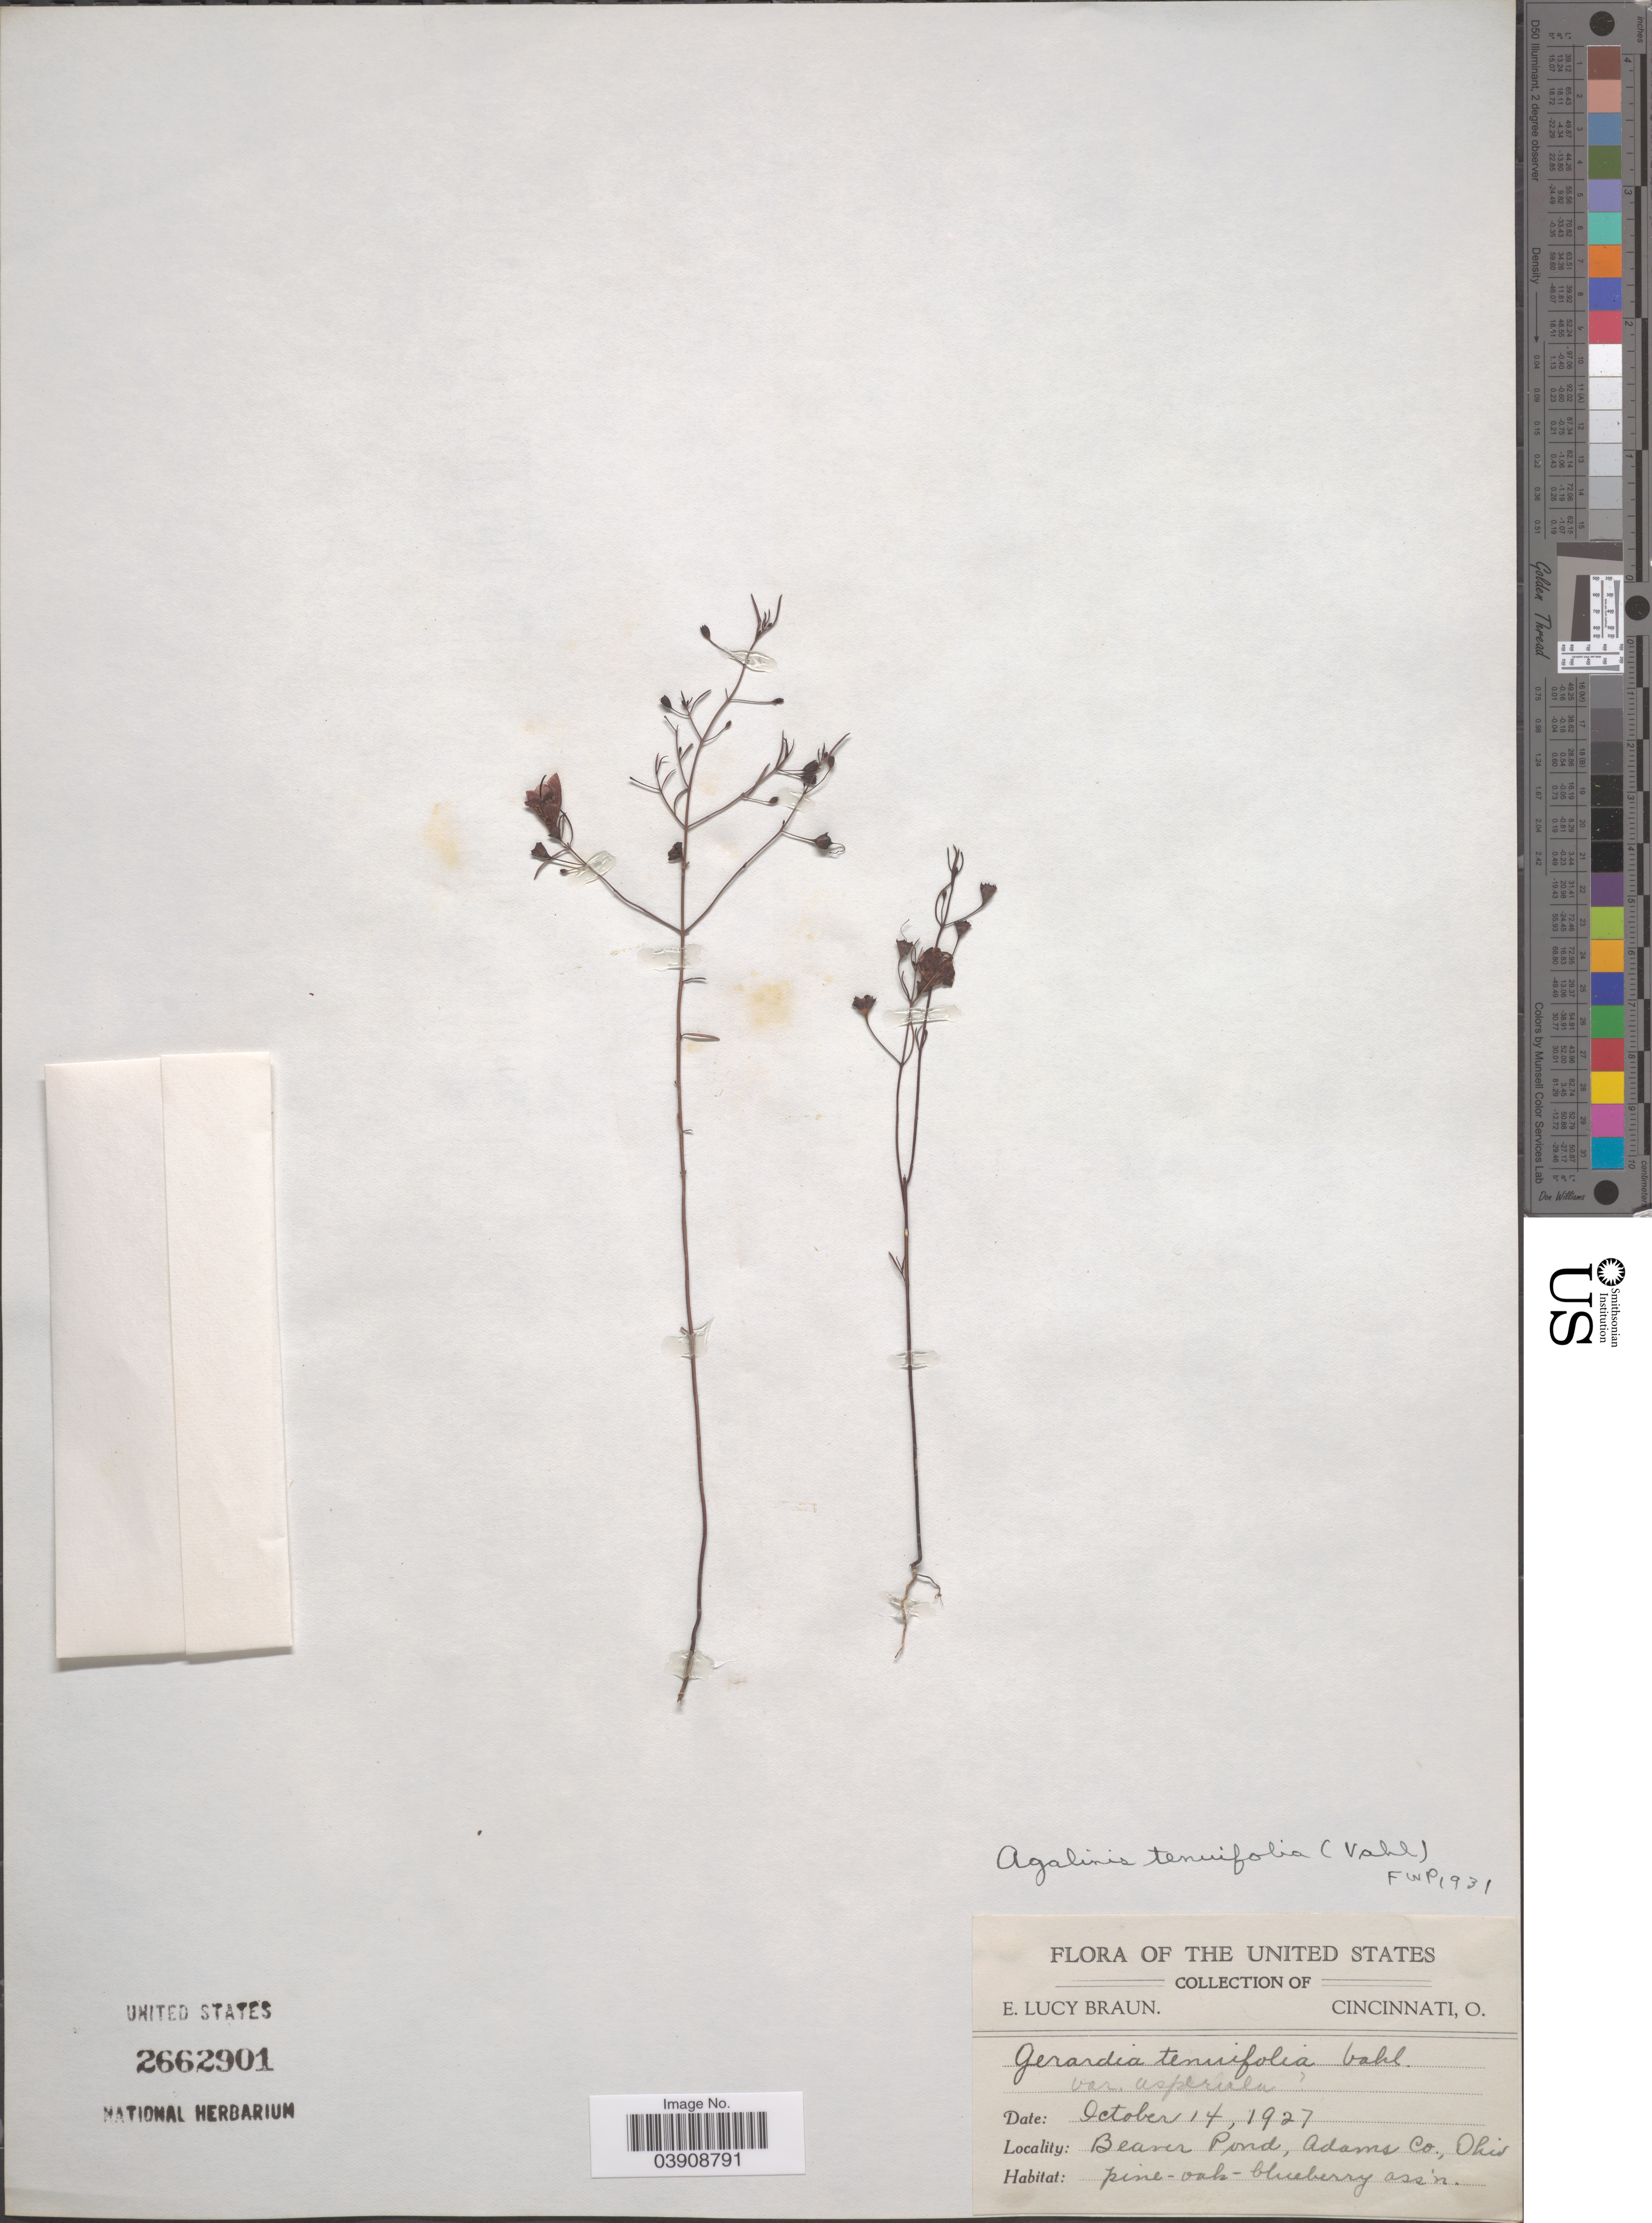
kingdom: Plantae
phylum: Tracheophyta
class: Magnoliopsida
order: Lamiales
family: Orobanchaceae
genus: Agalinis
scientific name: Agalinis tenuifolia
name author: (Vahl) Raf.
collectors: E. L. Braun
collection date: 1927-10-14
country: United States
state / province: Ohio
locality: Beaver Pond, Adams Co.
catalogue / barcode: US 2662901